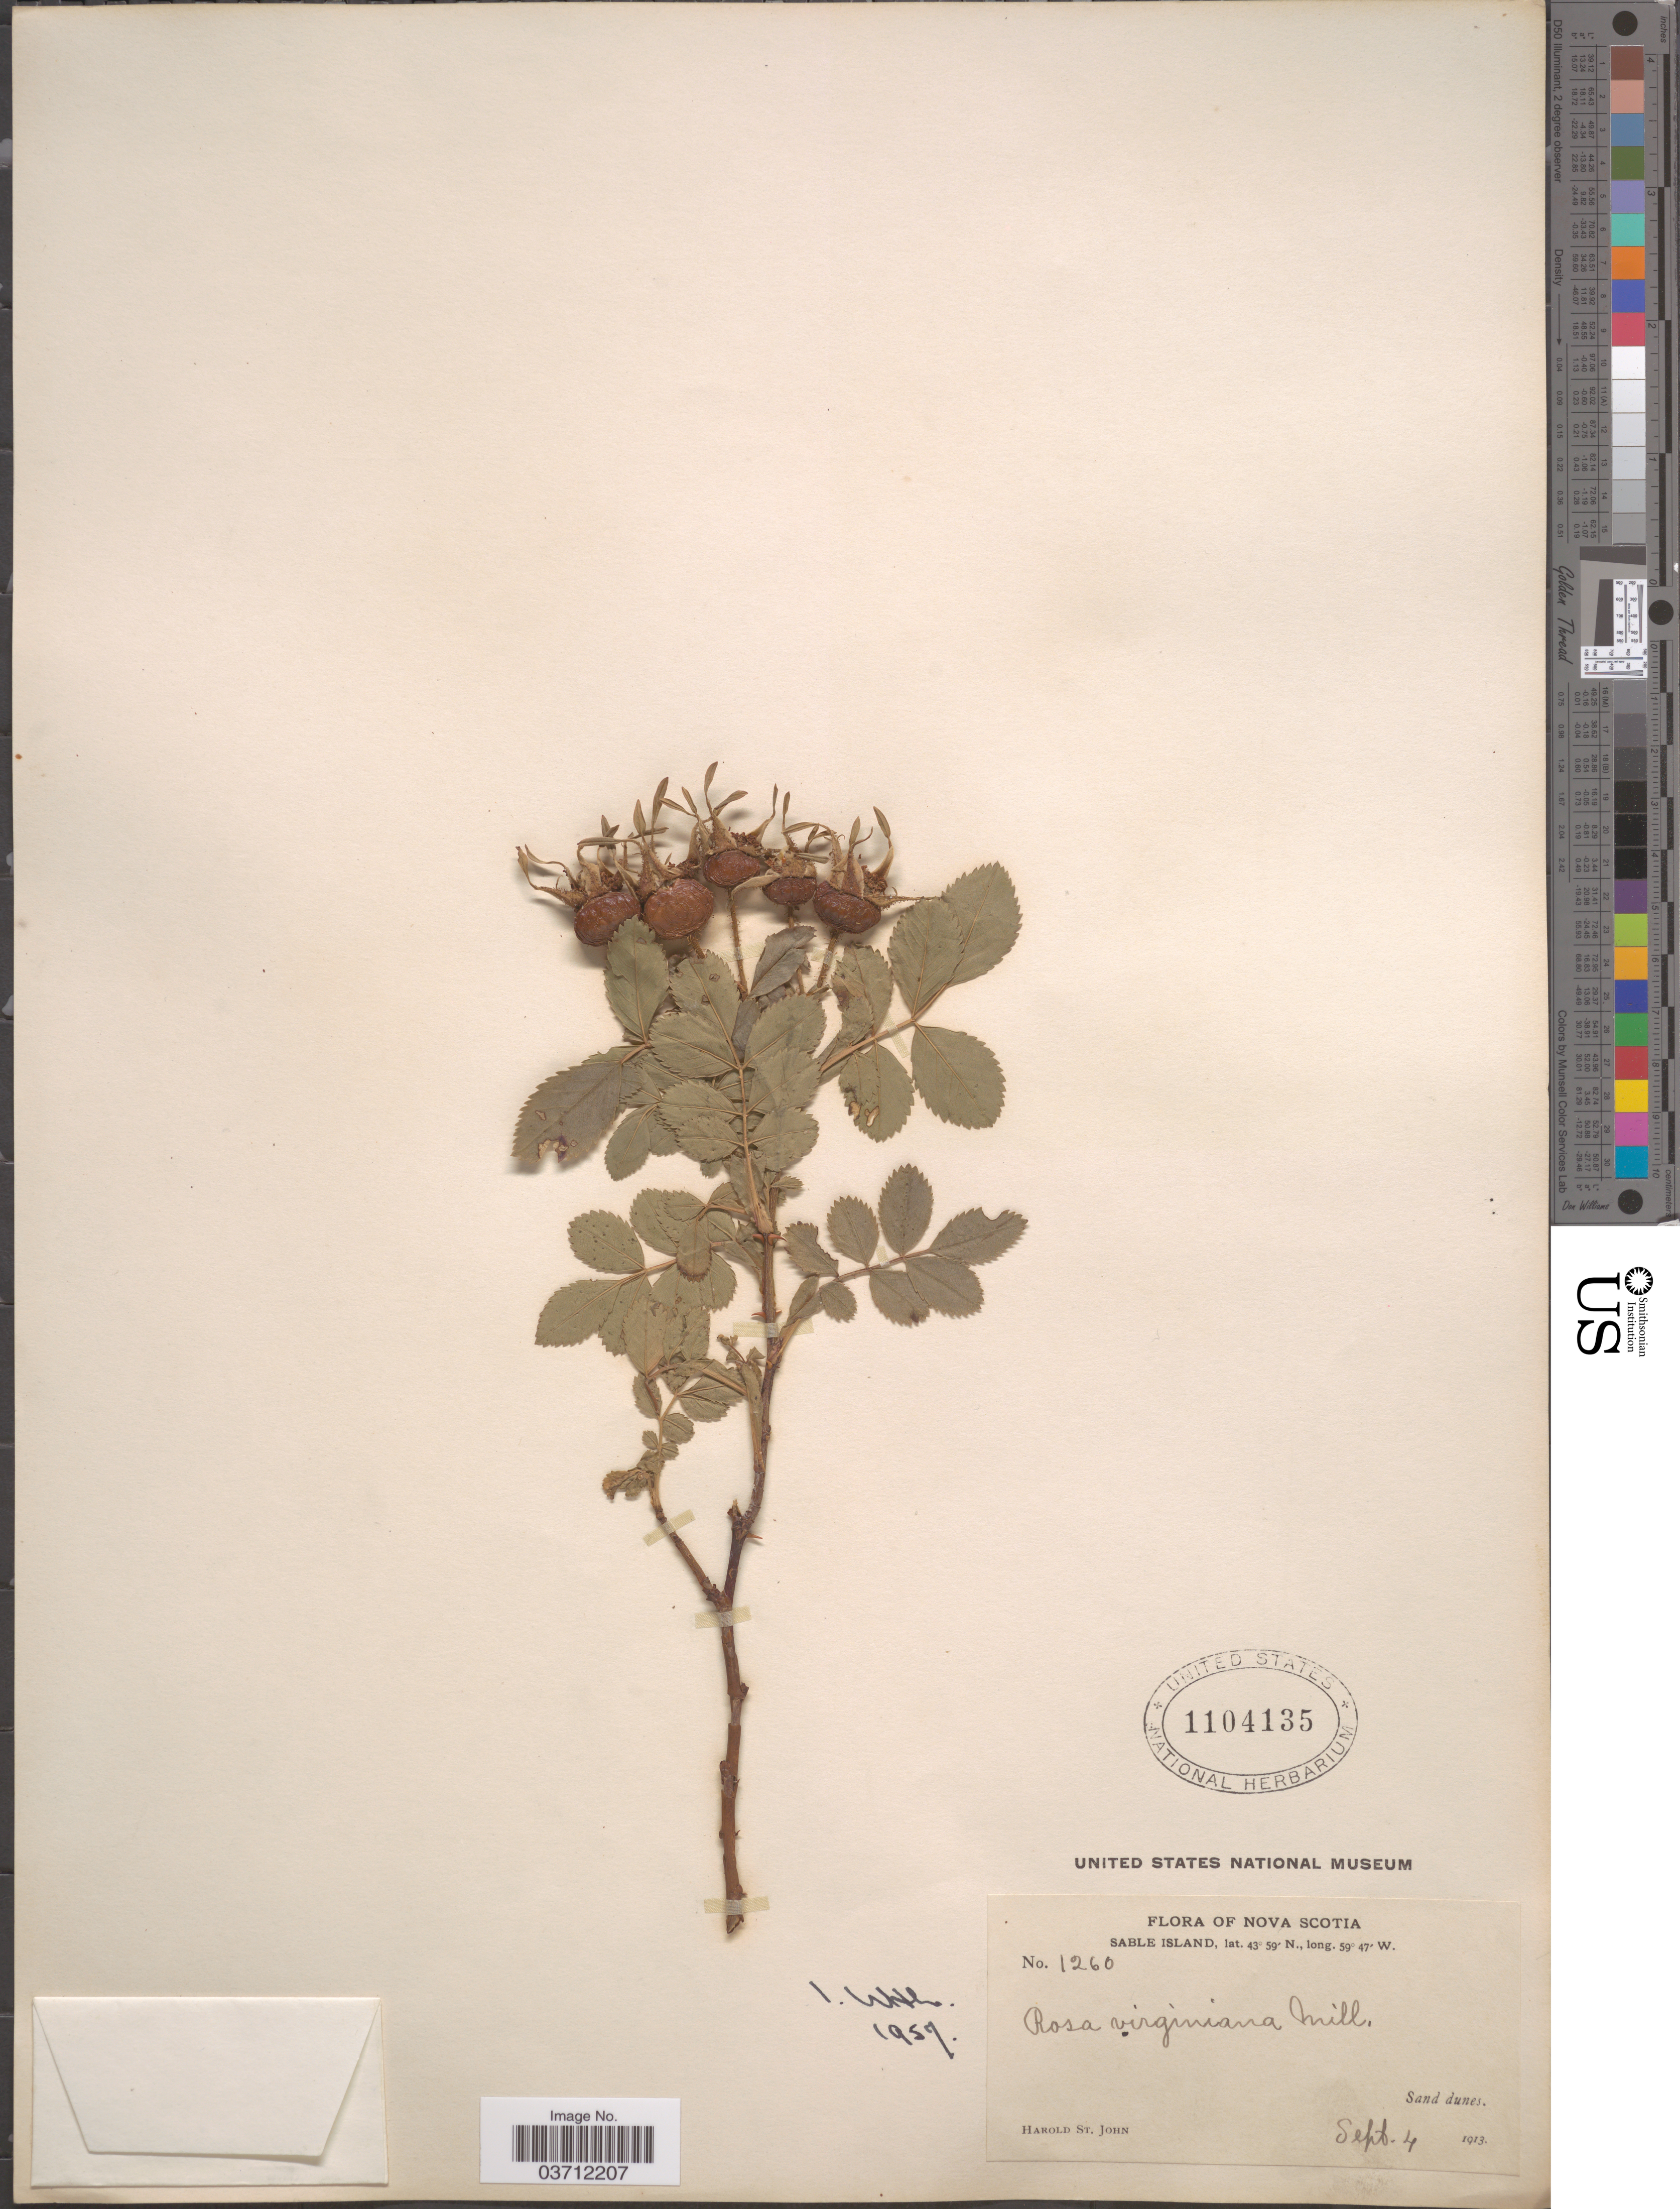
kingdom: Plantae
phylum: Tracheophyta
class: Magnoliopsida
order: Rosales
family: Rosaceae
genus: Rosa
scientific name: Rosa virginiana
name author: Mill.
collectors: H. St. John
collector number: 1260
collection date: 1913-09-04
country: Canada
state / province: Nova Scotia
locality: Sable Island. Sand dunes.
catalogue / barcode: US 1104135